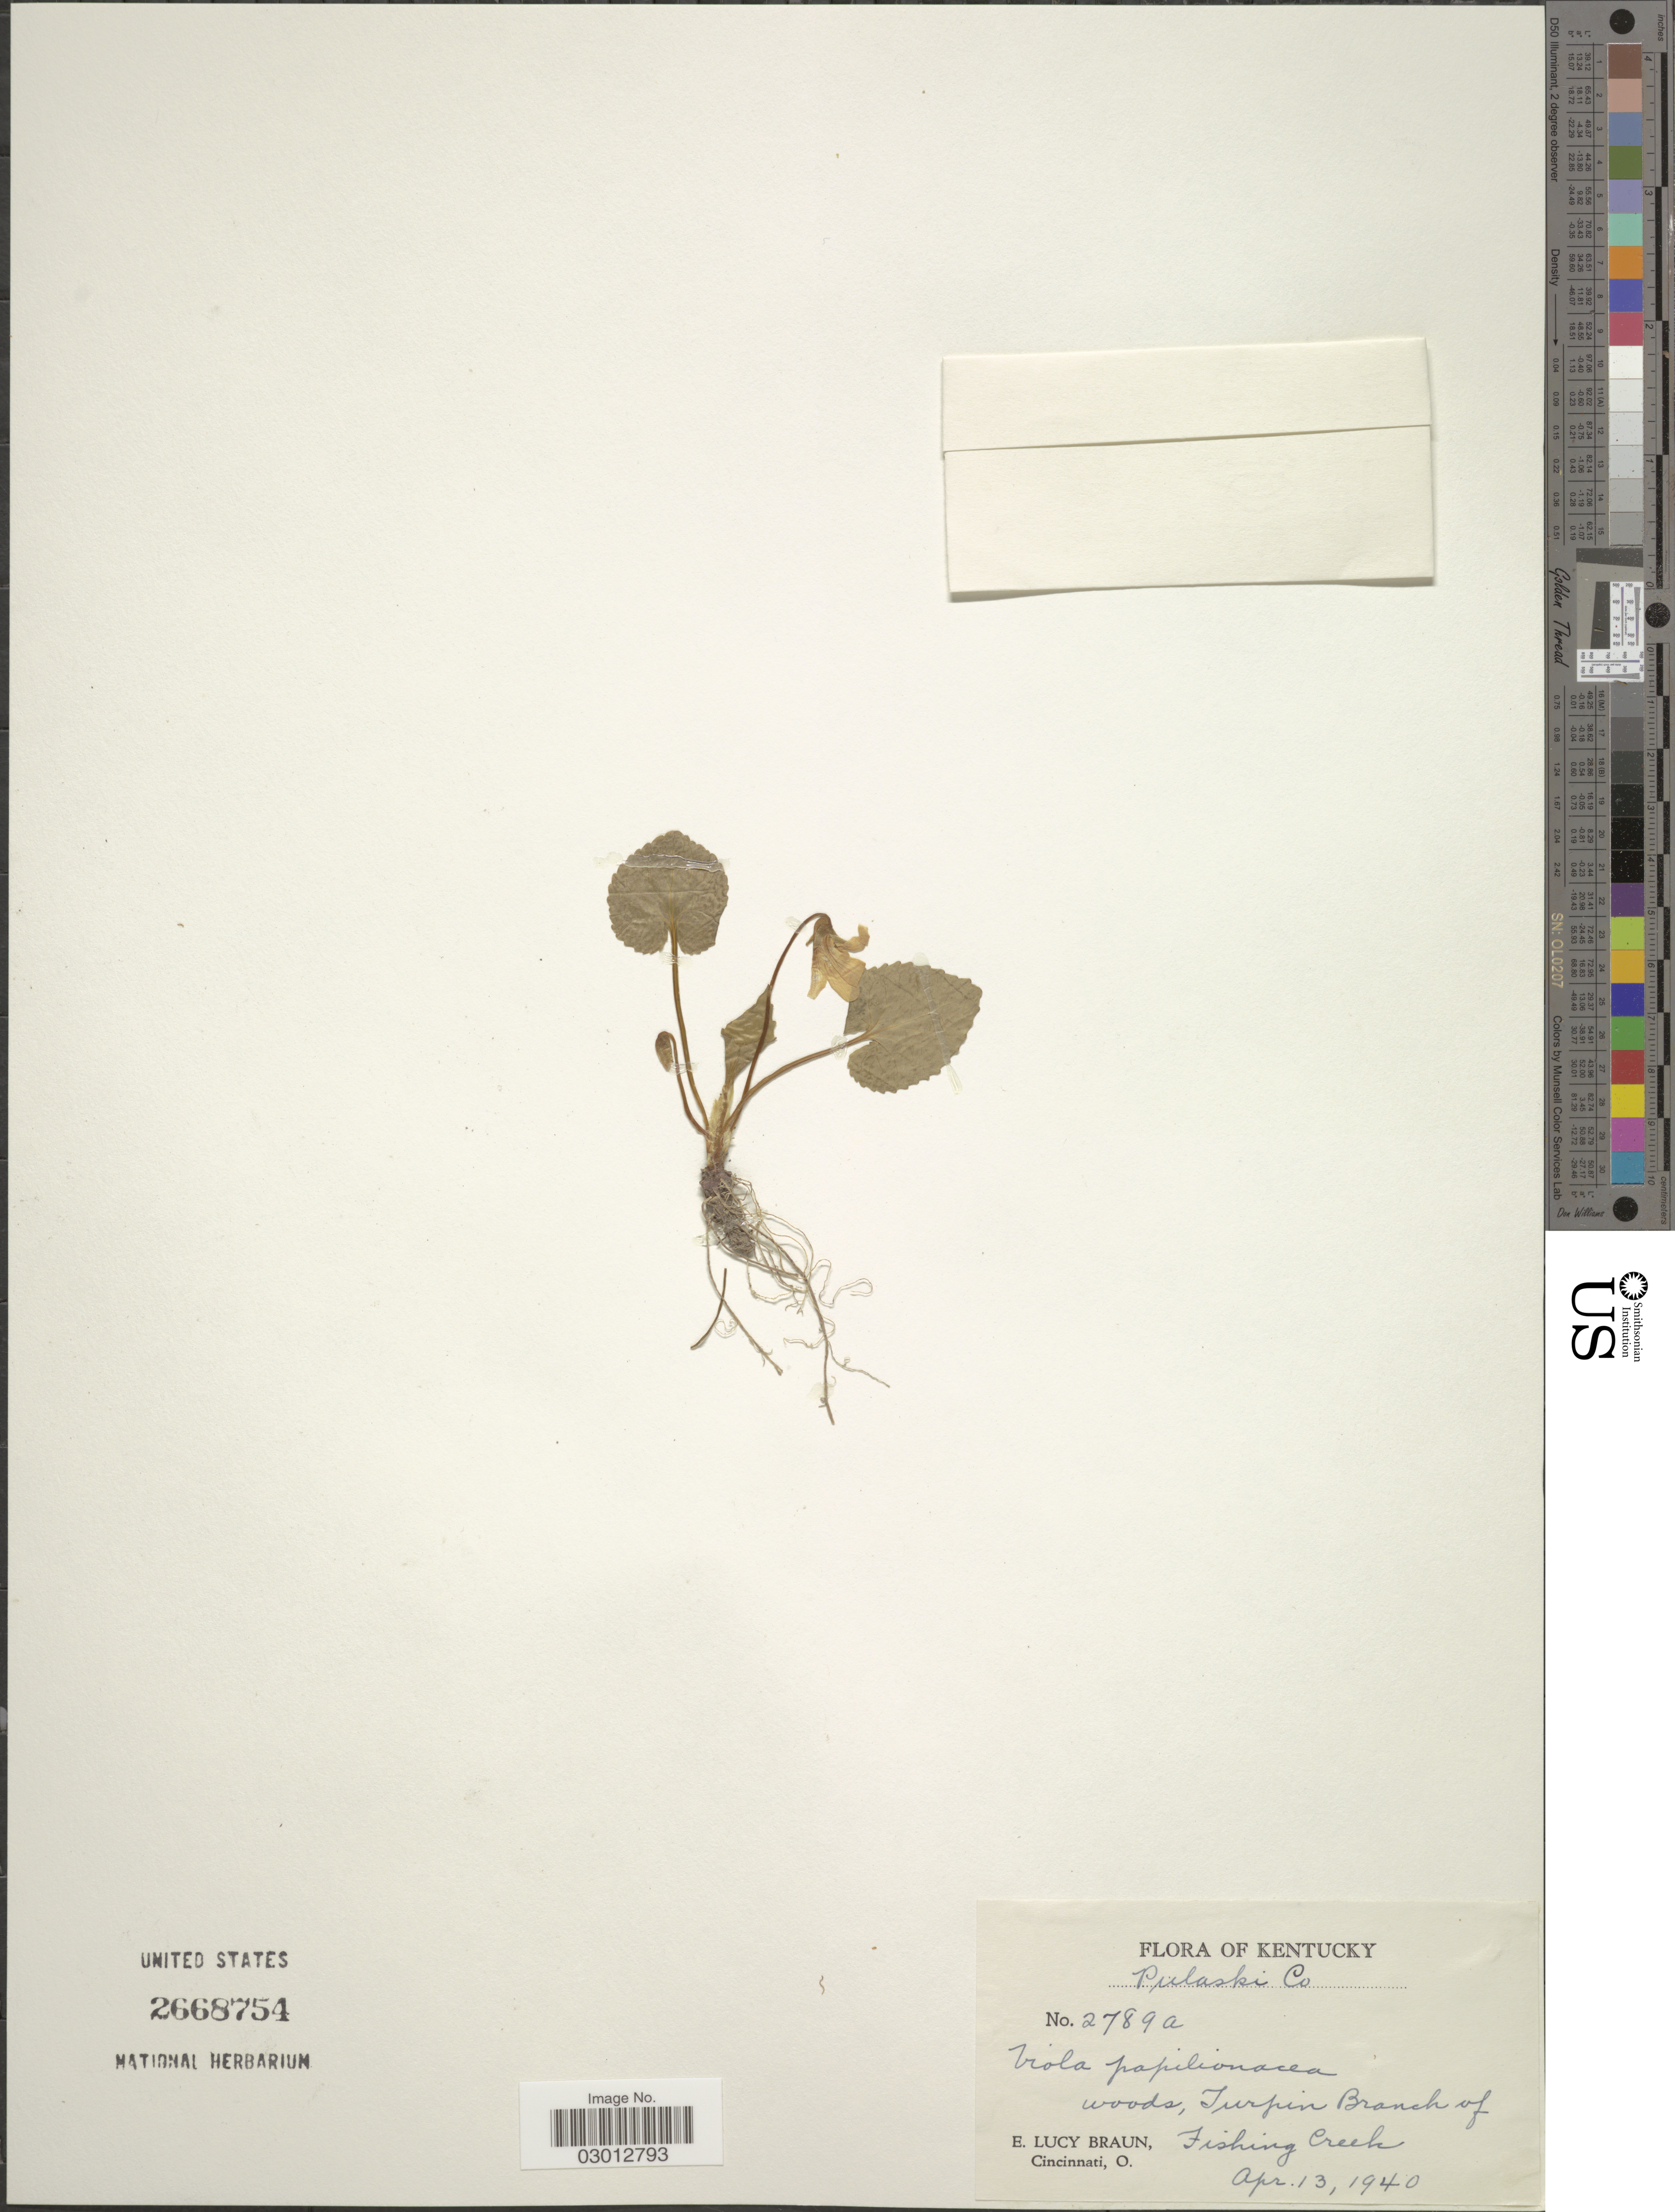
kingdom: Plantae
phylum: Tracheophyta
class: Magnoliopsida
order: Malpighiales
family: Violaceae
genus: Viola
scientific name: Viola papilionacea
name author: Pursh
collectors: E. L. Braun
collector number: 2789a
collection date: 1940-04-13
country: United States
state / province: Kentucky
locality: Pulaski Co. Turpin Branch of Fishing Creek.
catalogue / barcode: US 2668754